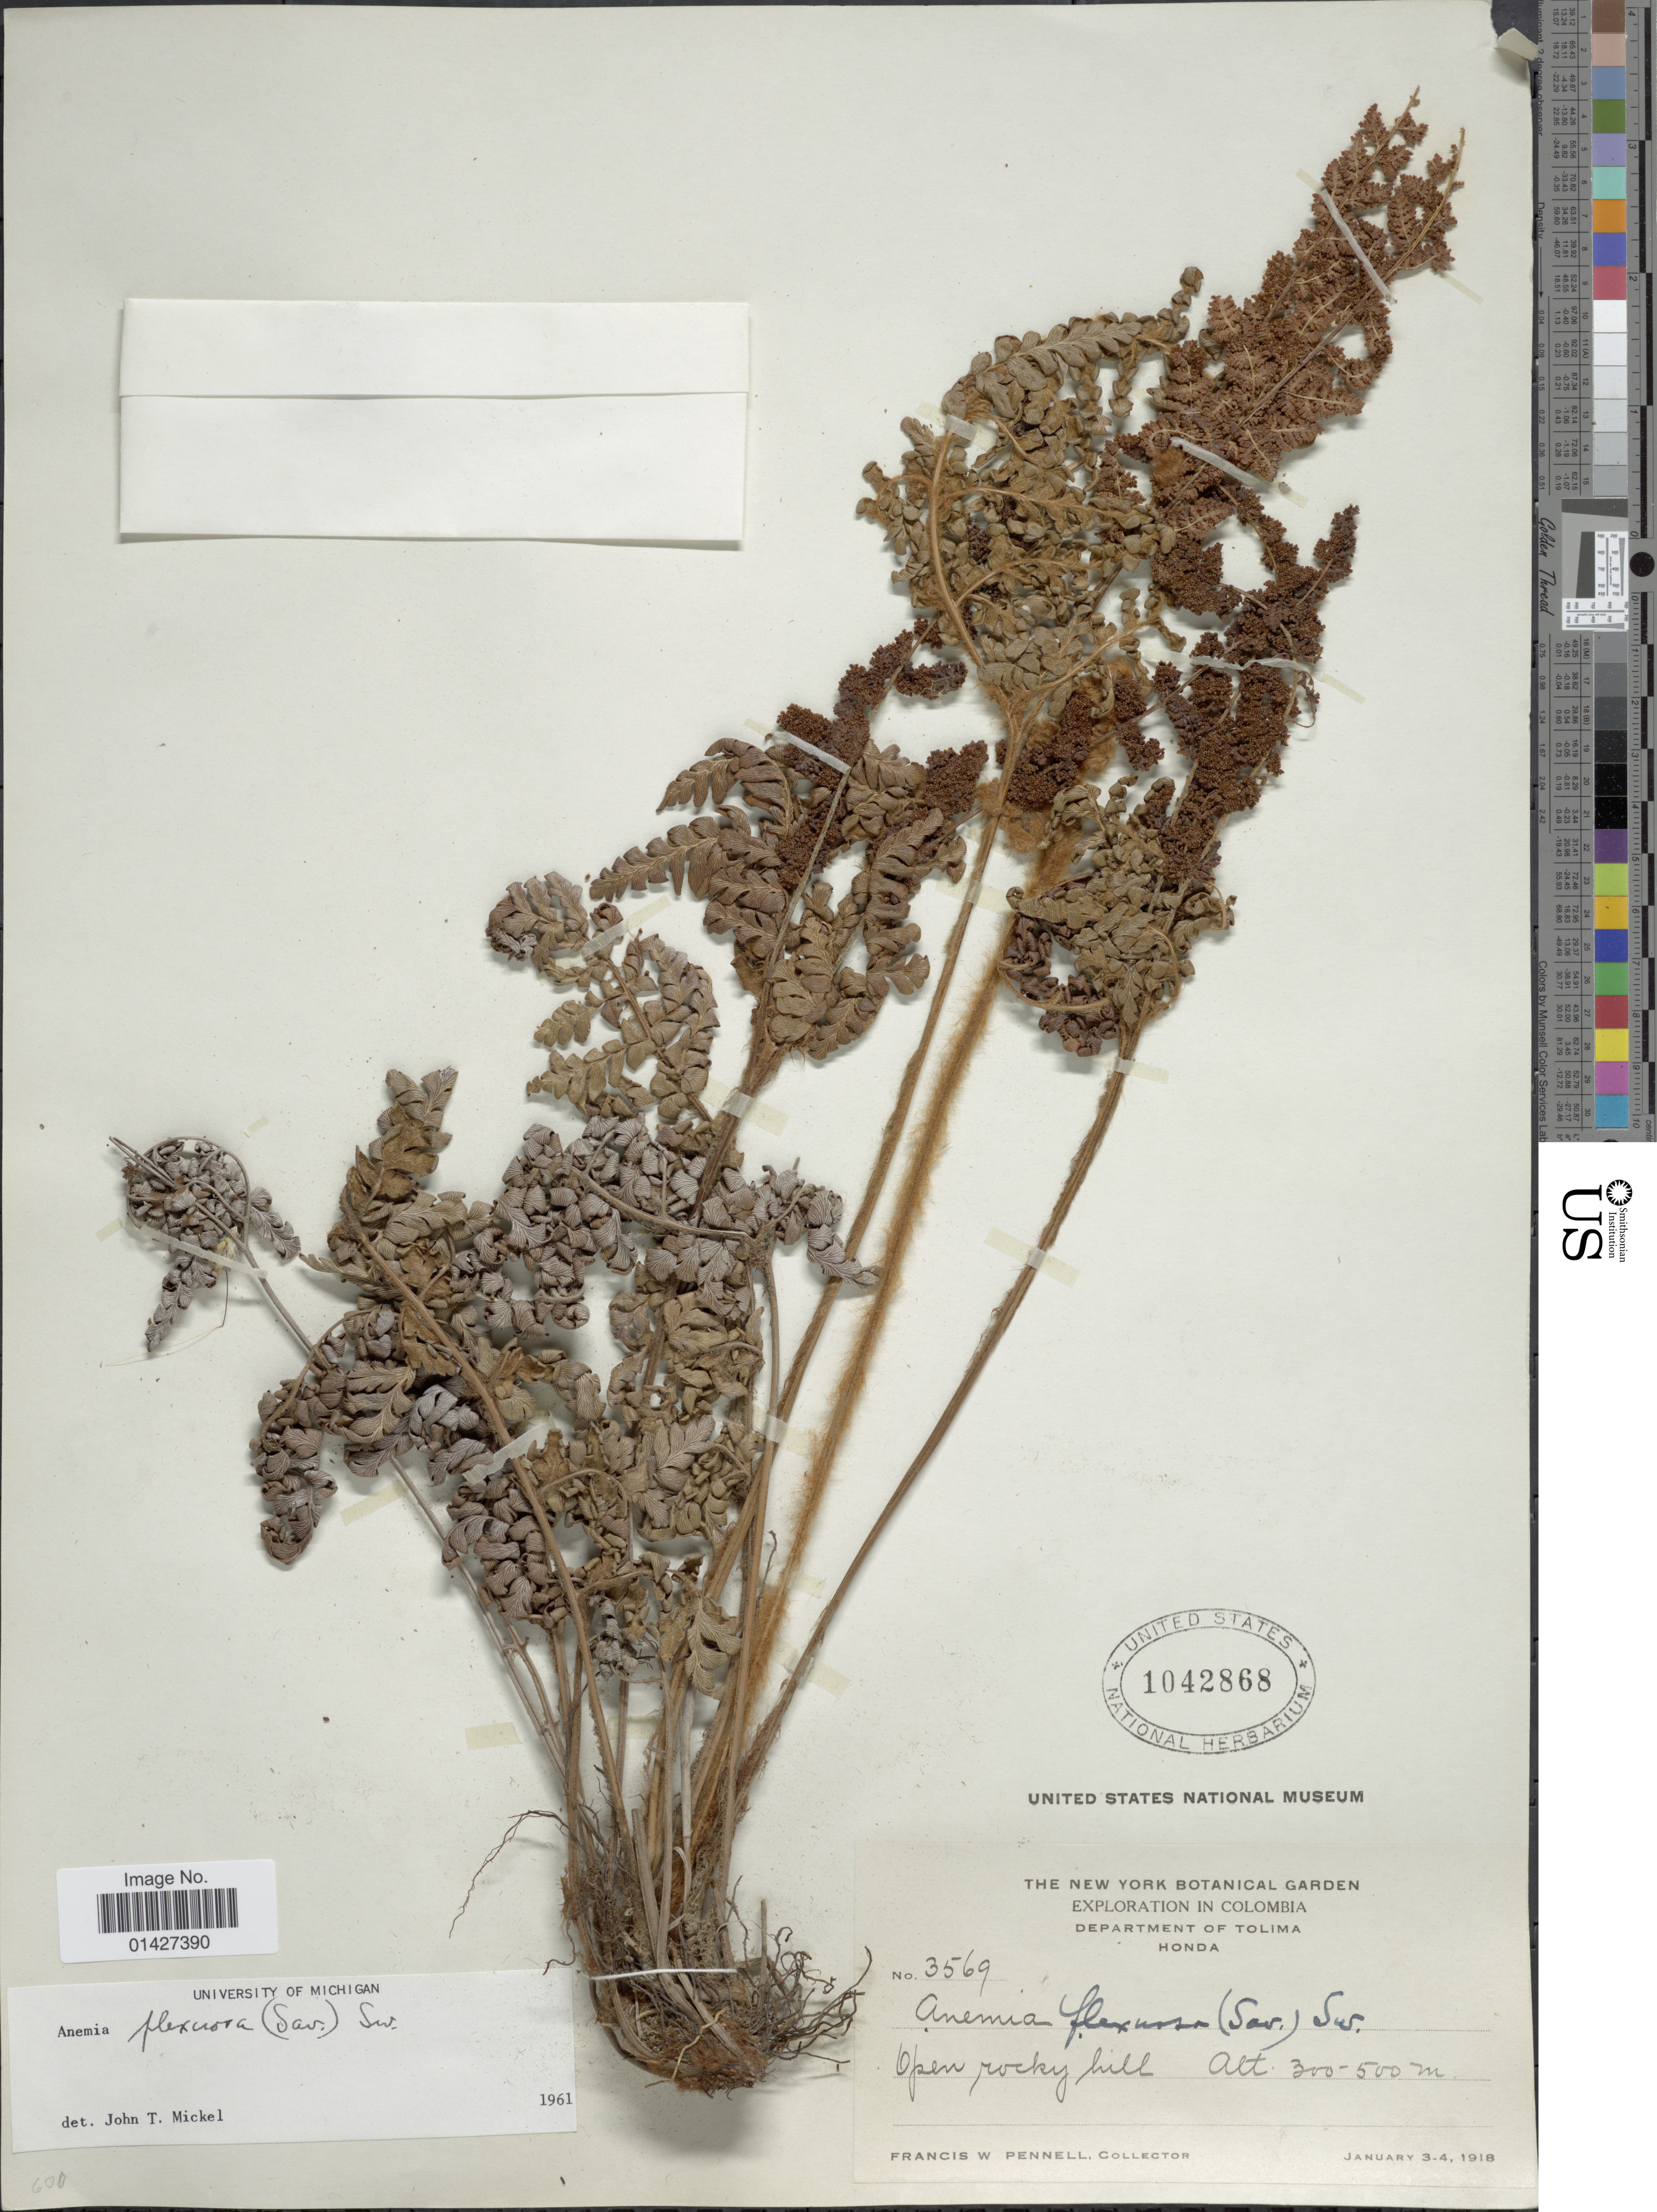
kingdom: Plantae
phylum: Tracheophyta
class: Polypodiopsida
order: Schizaeales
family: Anemiaceae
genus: Anemia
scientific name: Anemia flexuosa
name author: (Savigny) Sw.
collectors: F. W. Pennell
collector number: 3569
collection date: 1918-01-03/1918-01-04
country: Colombia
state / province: Tolima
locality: Department of Tolima, Honda, open rocky hill.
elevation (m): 300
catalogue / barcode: US 1042868